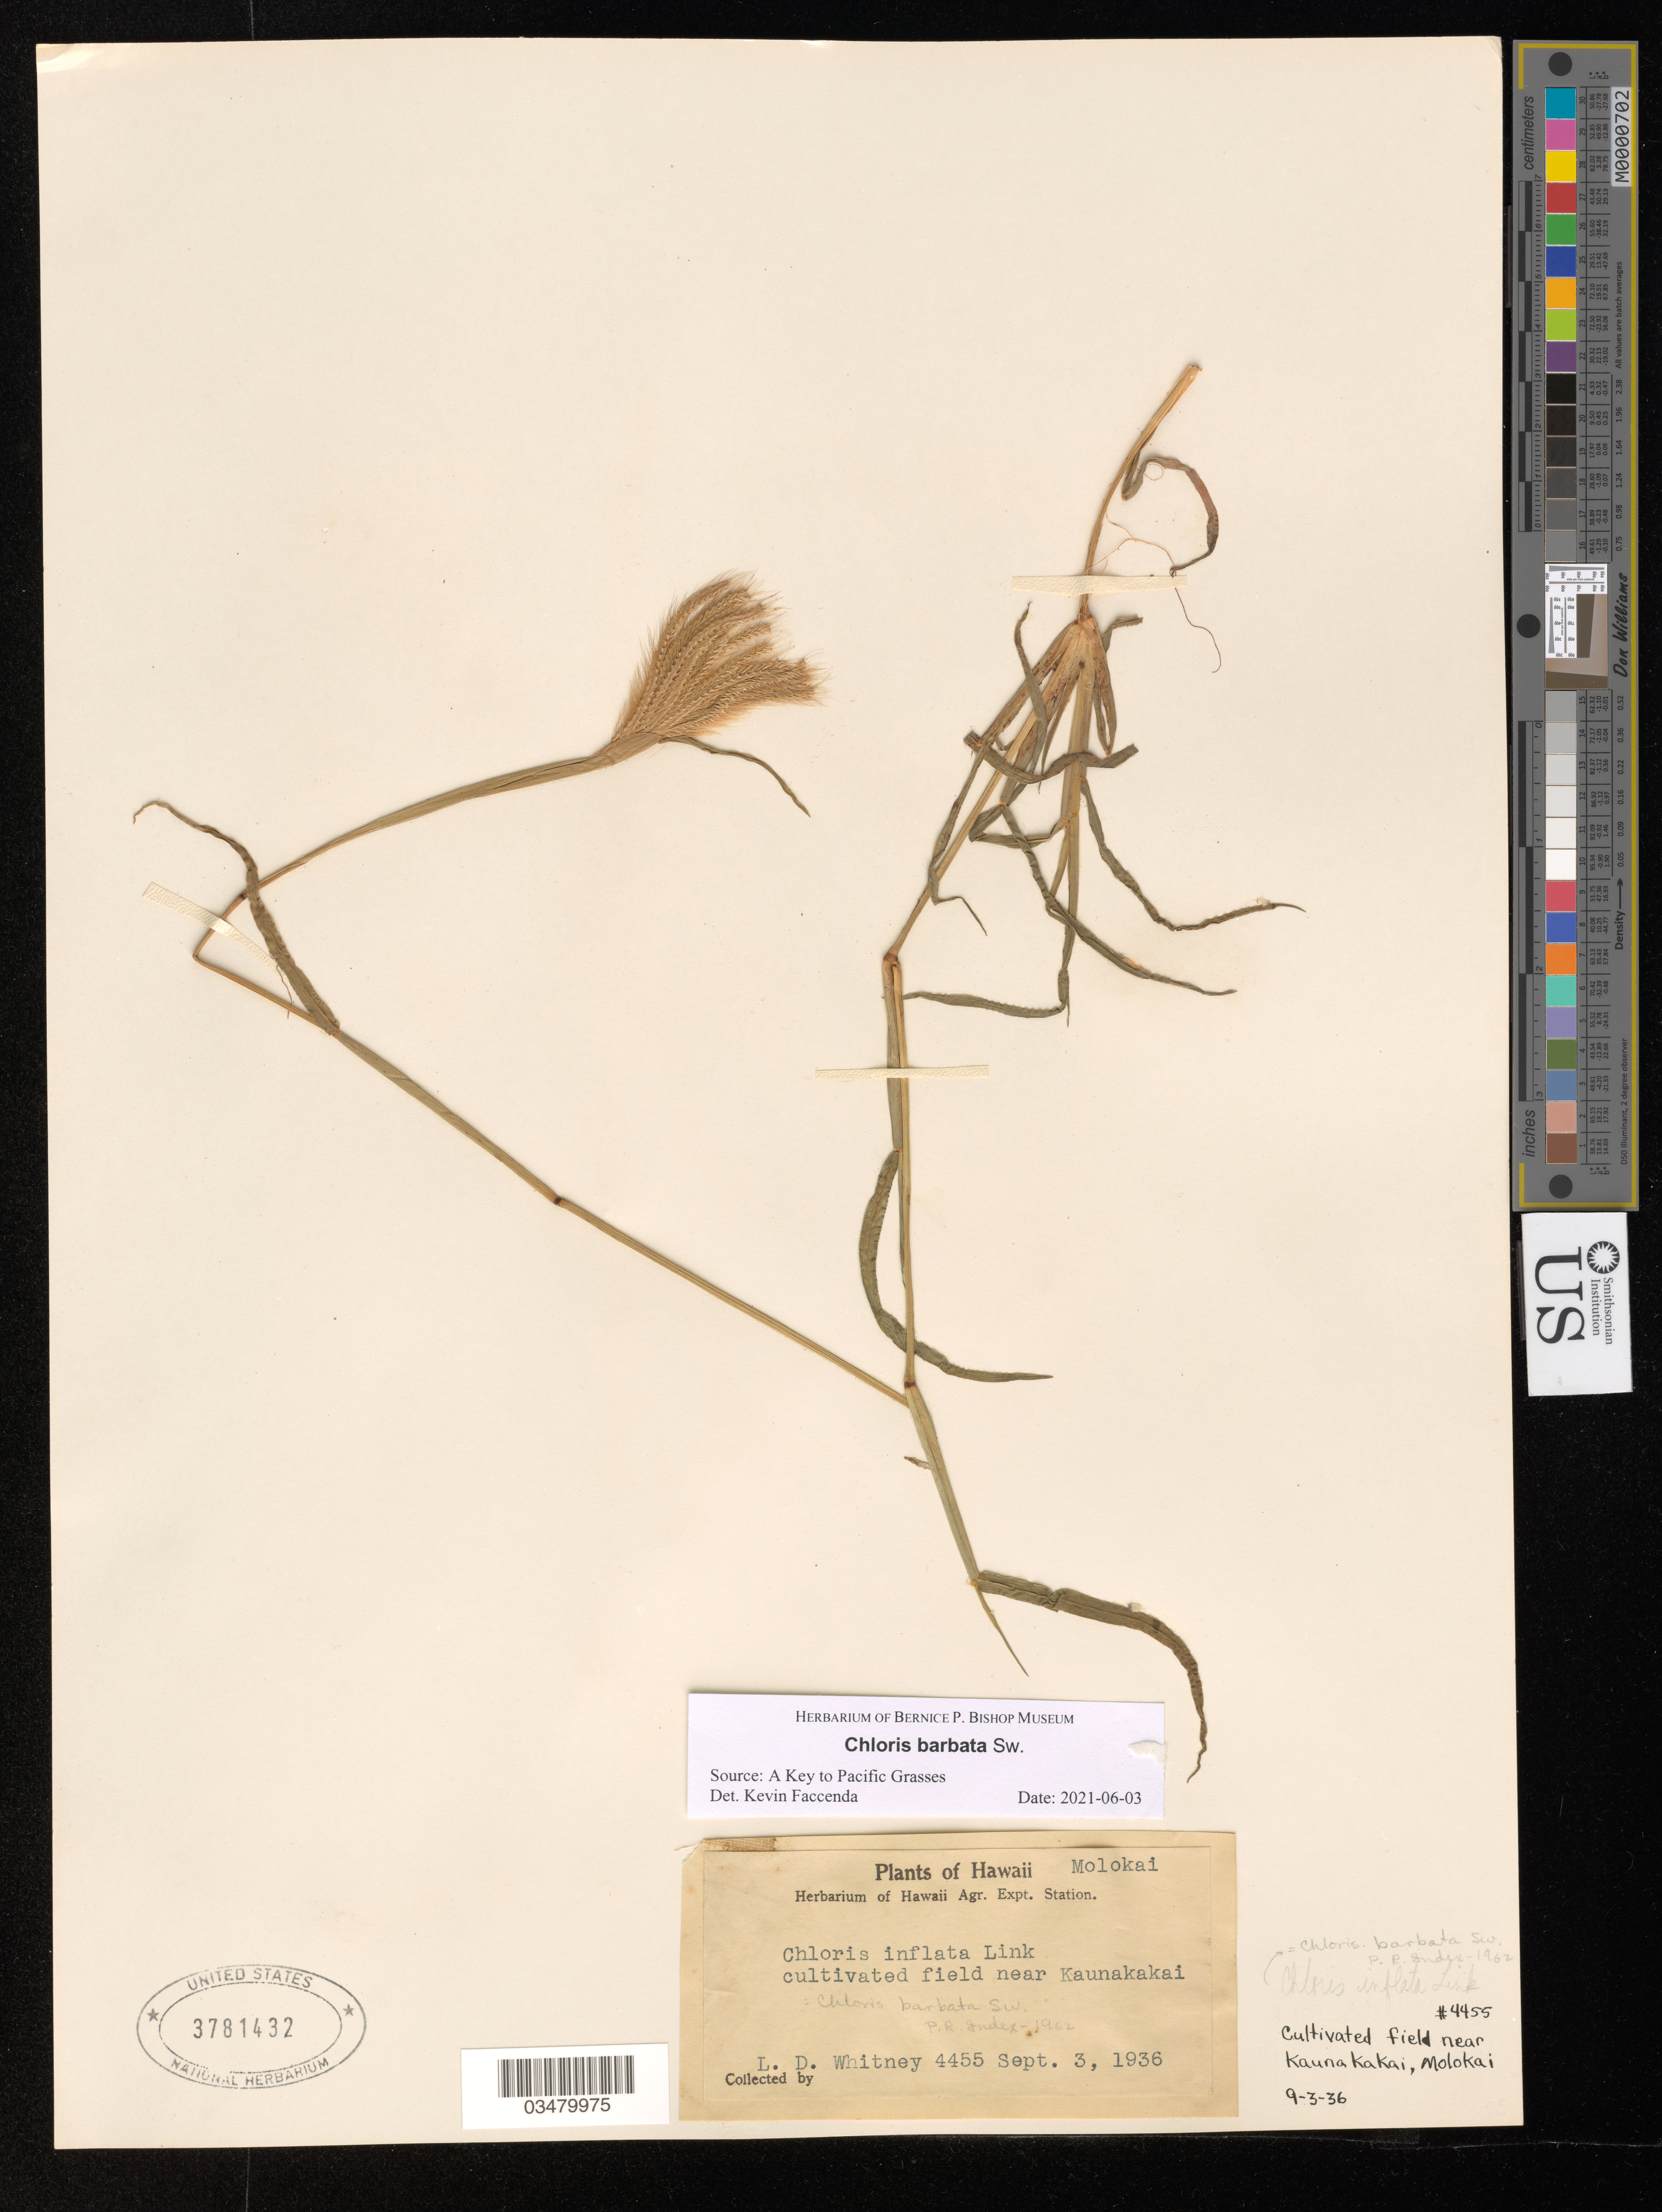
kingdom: Plantae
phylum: Tracheophyta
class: Liliopsida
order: Poales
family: Poaceae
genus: Chloris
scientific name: Chloris barbata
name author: Sw.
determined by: Faccenda, K.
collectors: L. Whitney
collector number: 4455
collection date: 1936-09-03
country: United States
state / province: Hawaii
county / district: Maui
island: Moloka'i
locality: Cultivated field near Kaunakakai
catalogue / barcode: US 3781432